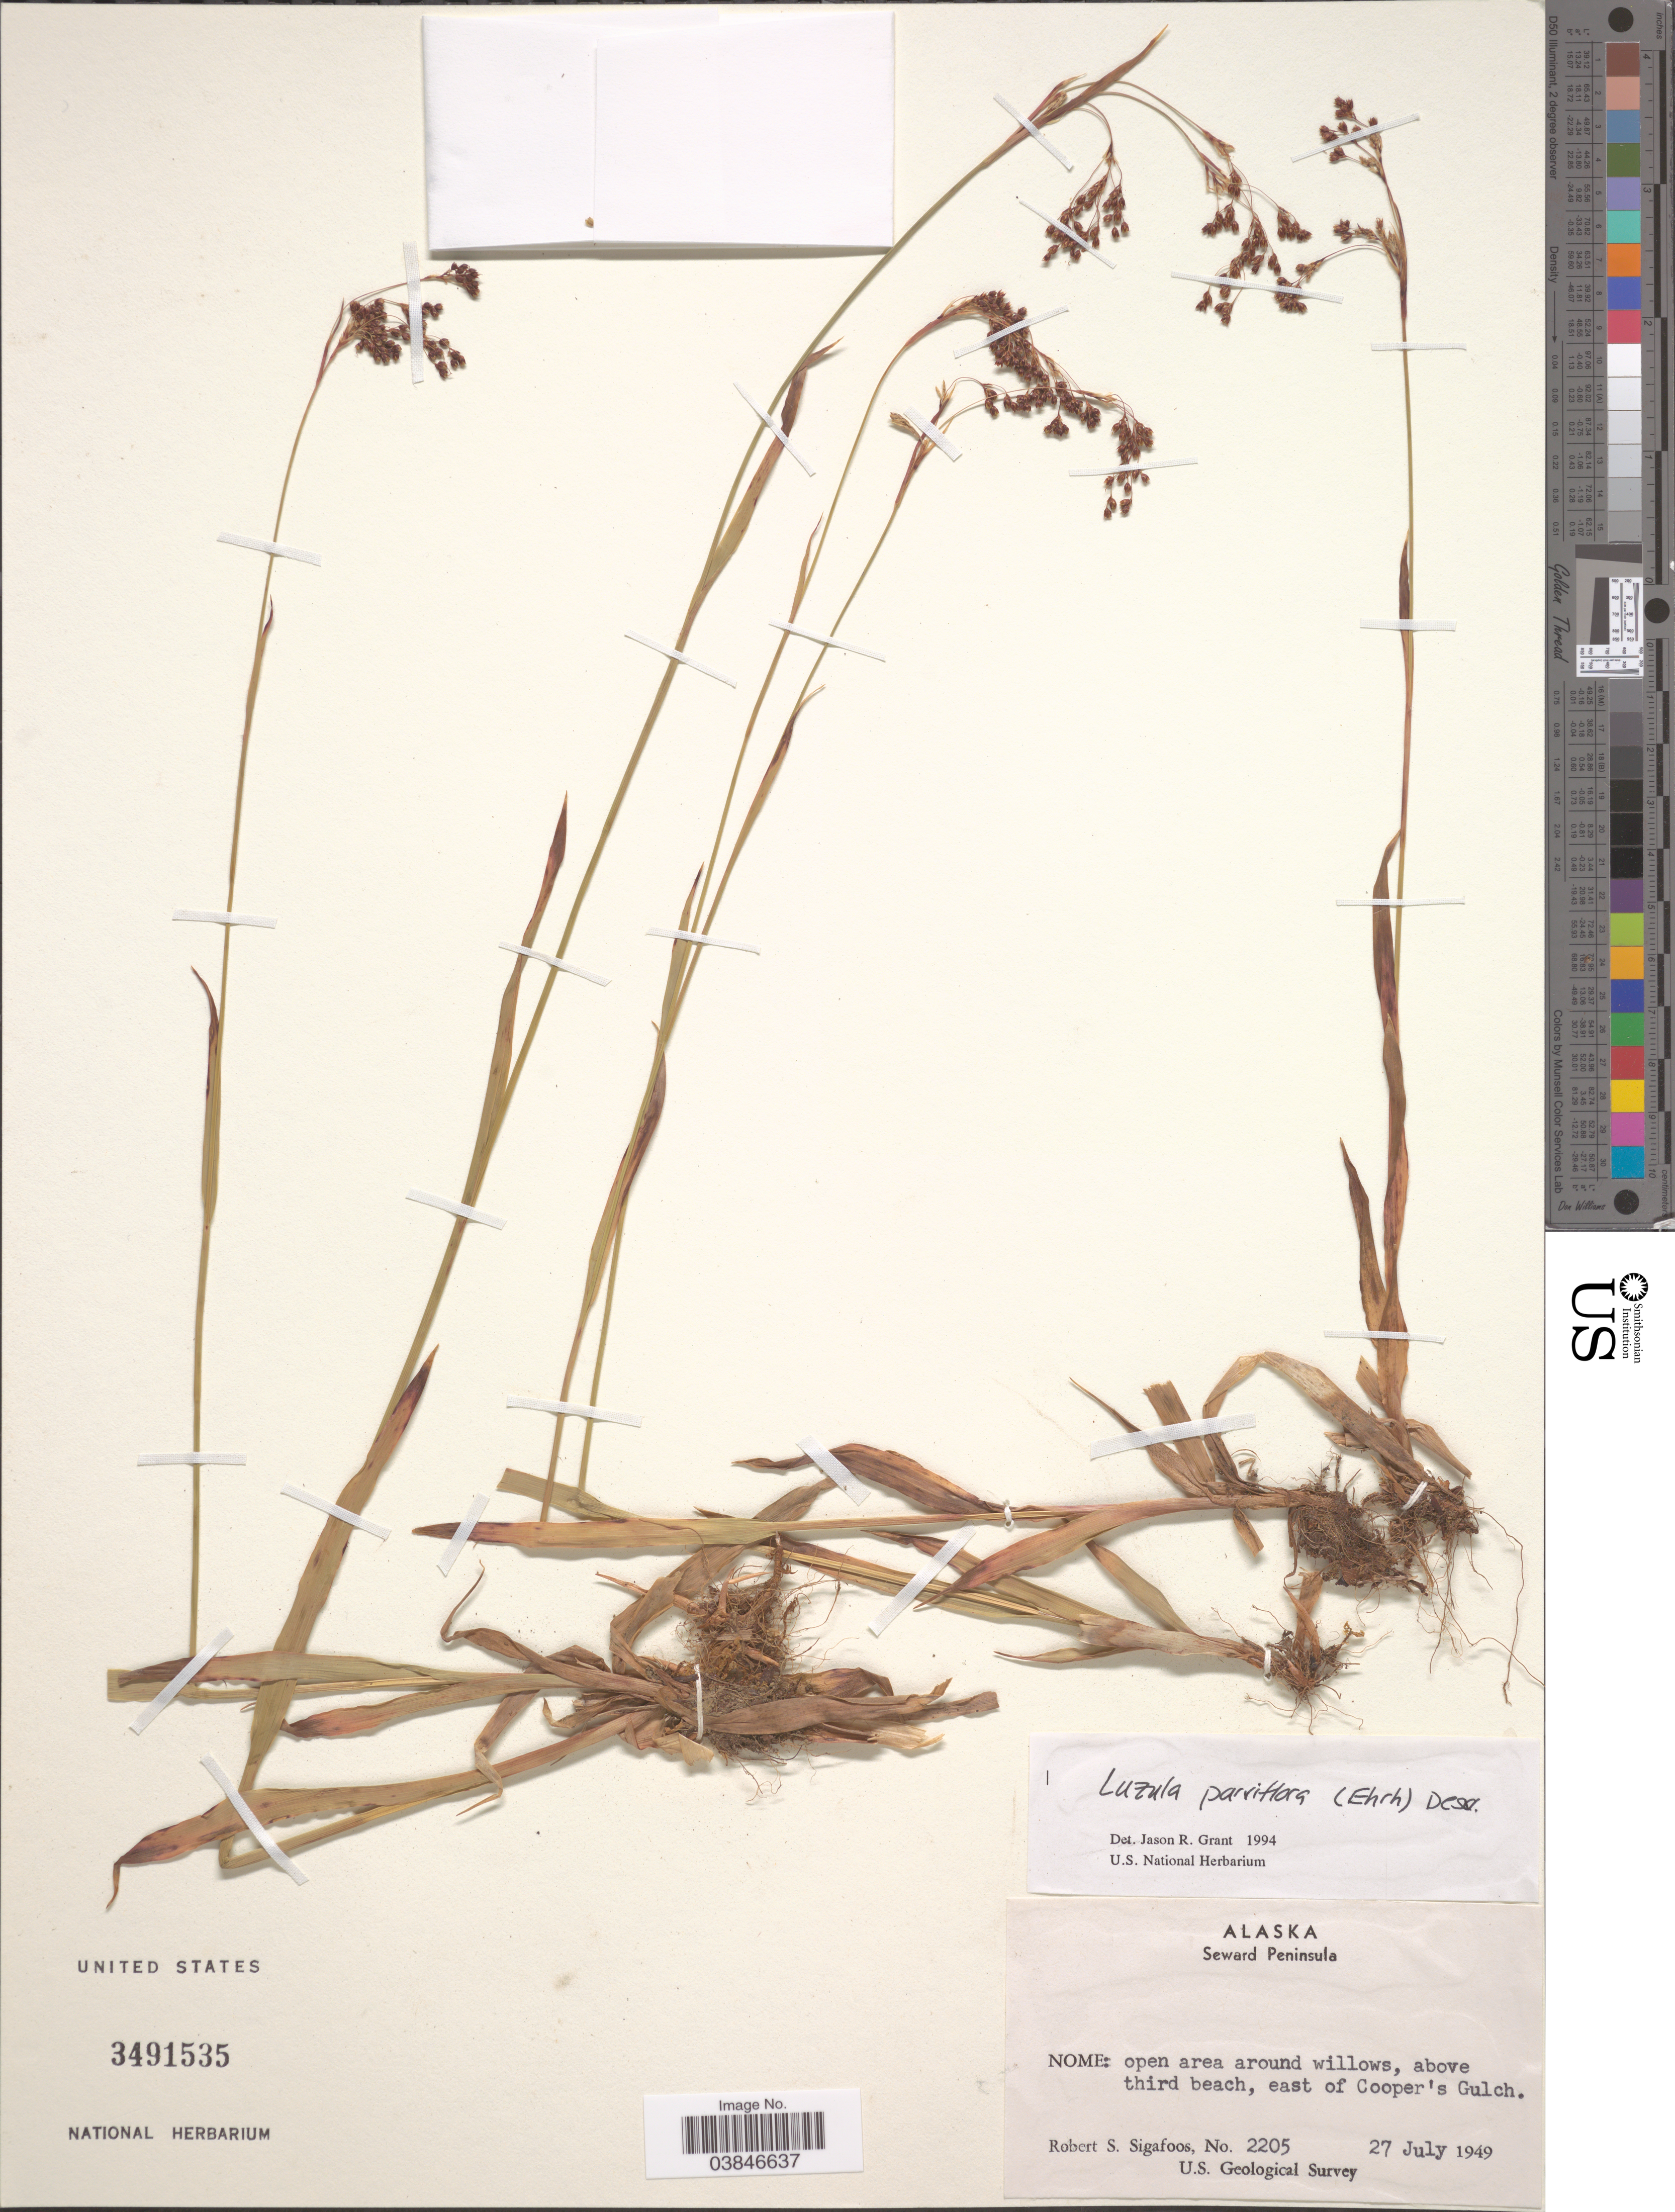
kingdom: Plantae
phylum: Tracheophyta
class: Liliopsida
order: Poales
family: Juncaceae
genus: Luzula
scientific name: Luzula parviflora subsp. parviflora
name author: (Ehrh.) Desv.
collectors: R. Sigafoos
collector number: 2205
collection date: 1949-07-27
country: United States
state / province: Alaska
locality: Seward Peninsula. Nome: open area around willows, above third beach, east of Cooper's Gulch.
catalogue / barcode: US 3491535